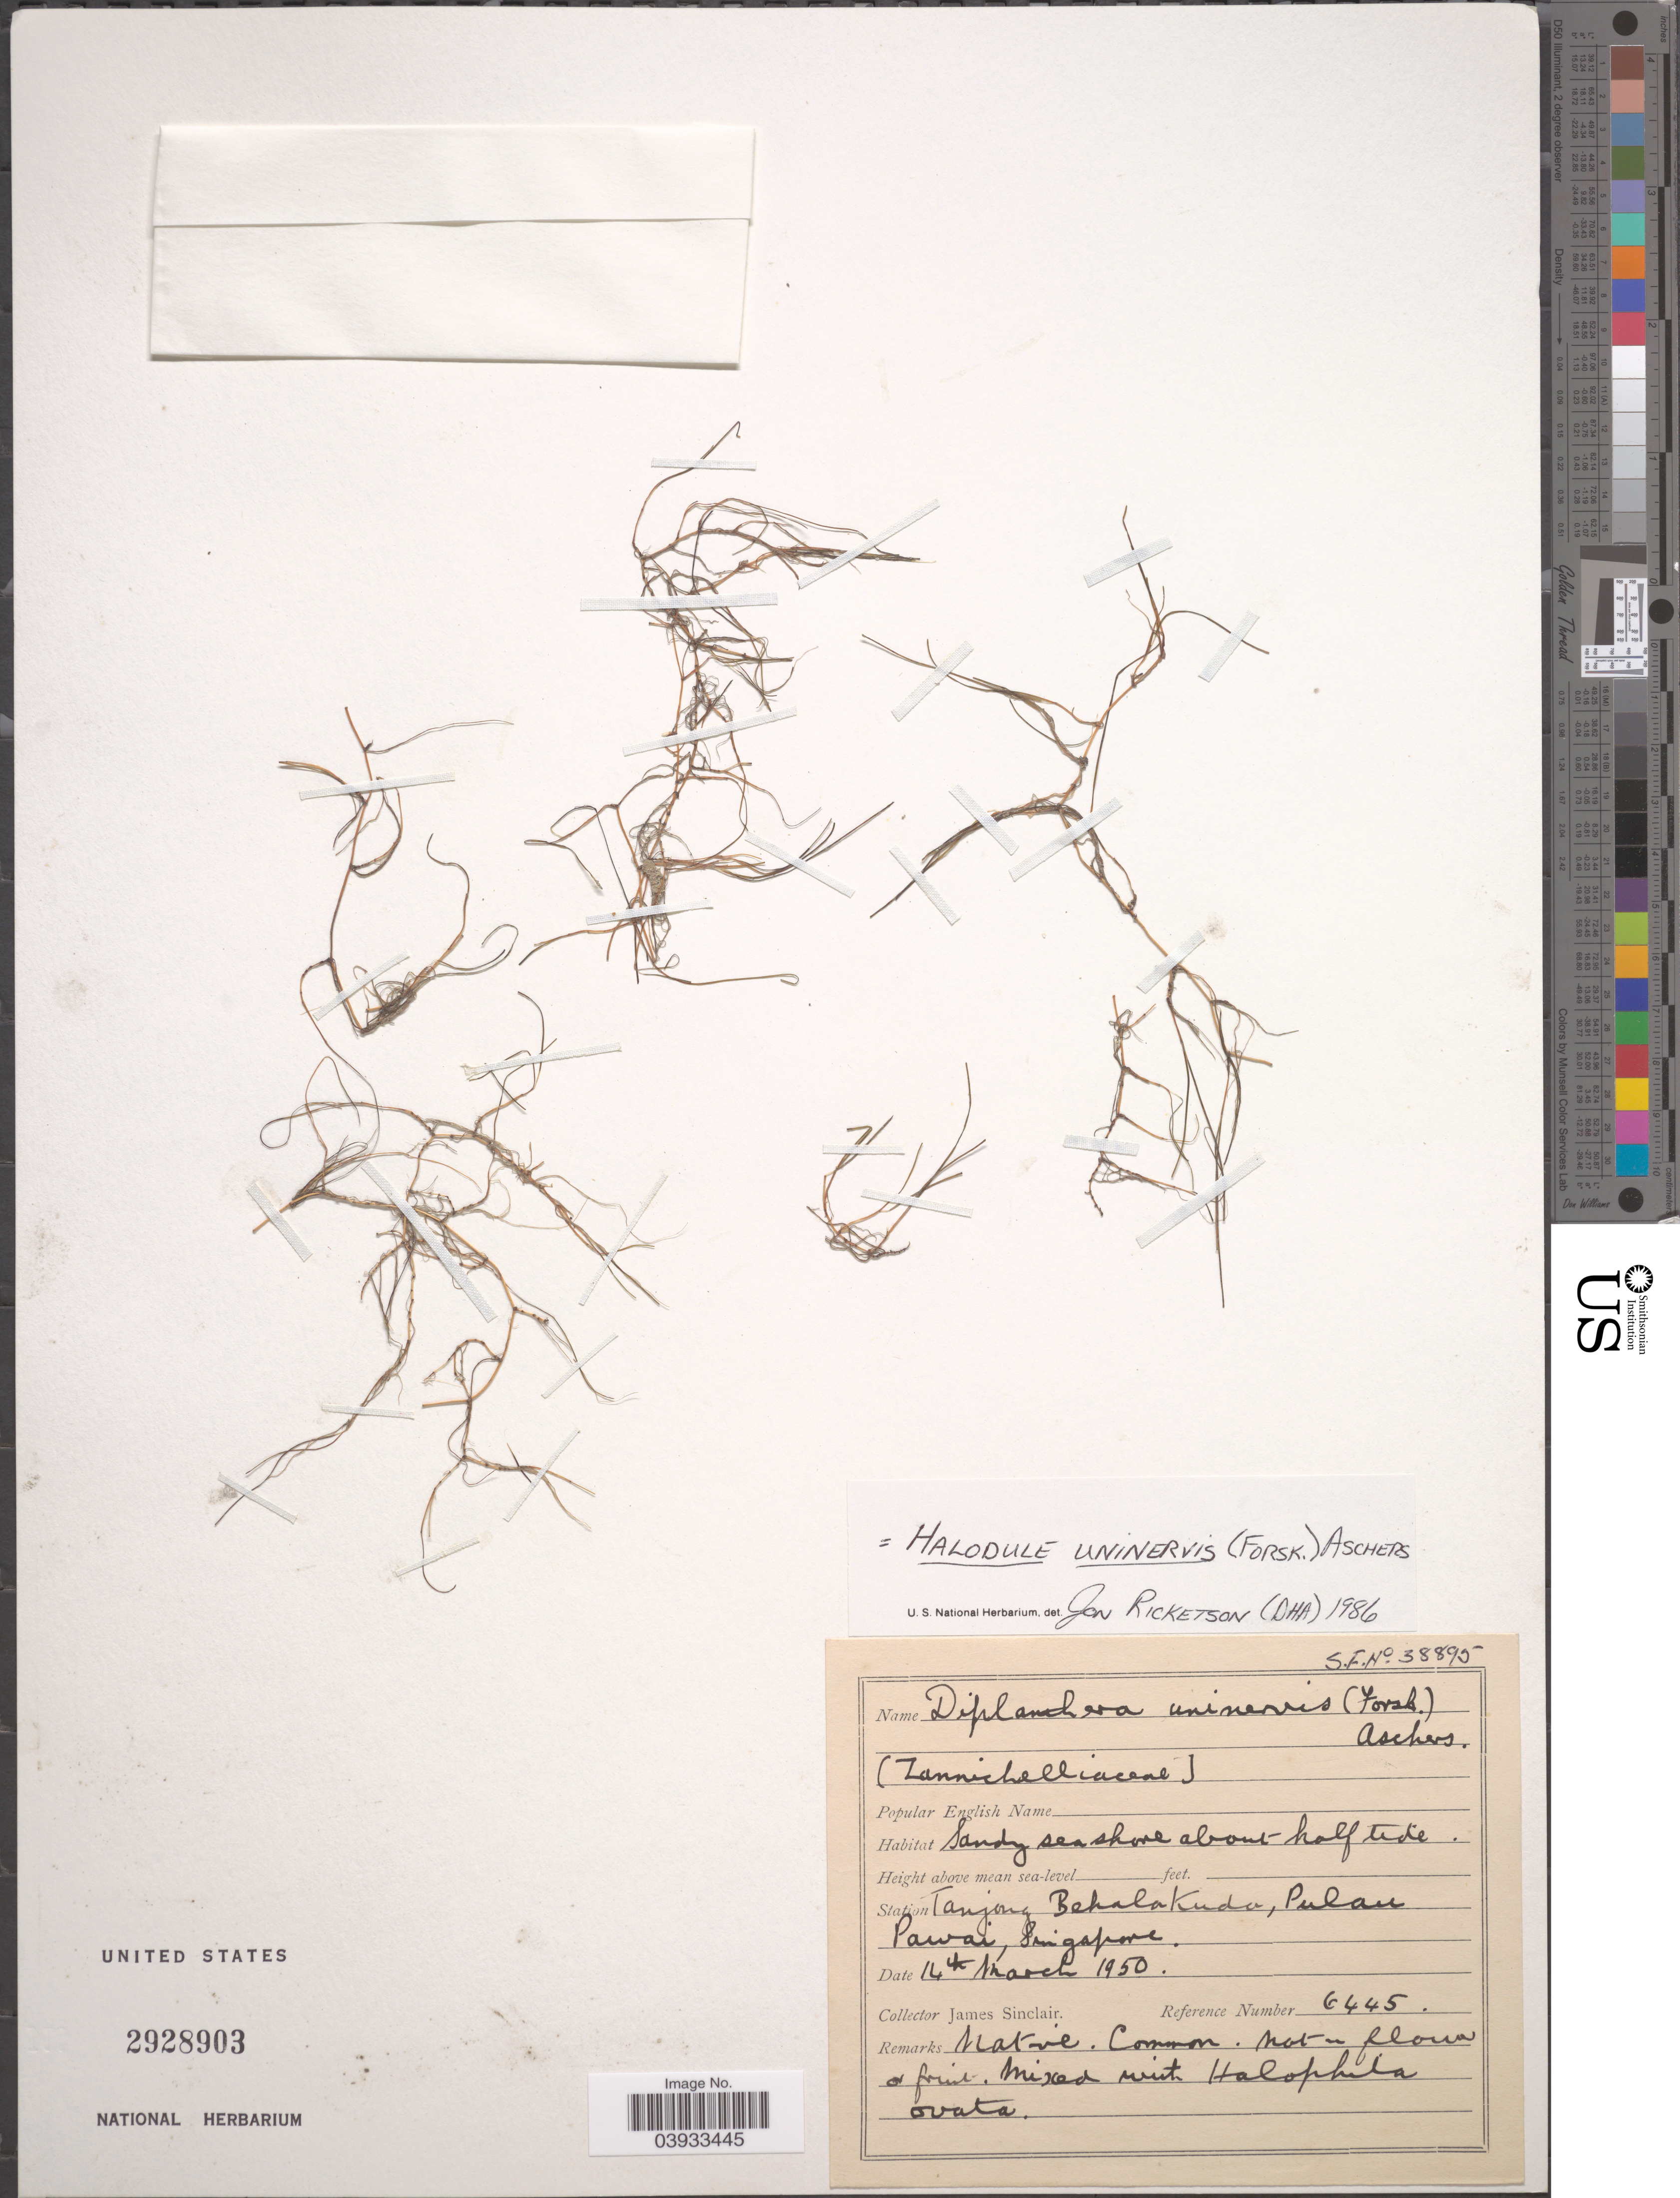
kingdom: Plantae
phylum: Tracheophyta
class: Liliopsida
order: Alismatales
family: Cymodoceaceae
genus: Halodule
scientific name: Halodule uninervis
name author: (Forssk.) Asch.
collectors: J. Sinclair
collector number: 6445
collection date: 1950-03-14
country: Singapore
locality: Station Tanjong Behala Kuda, Pulau, Pawai.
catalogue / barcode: US 2928903